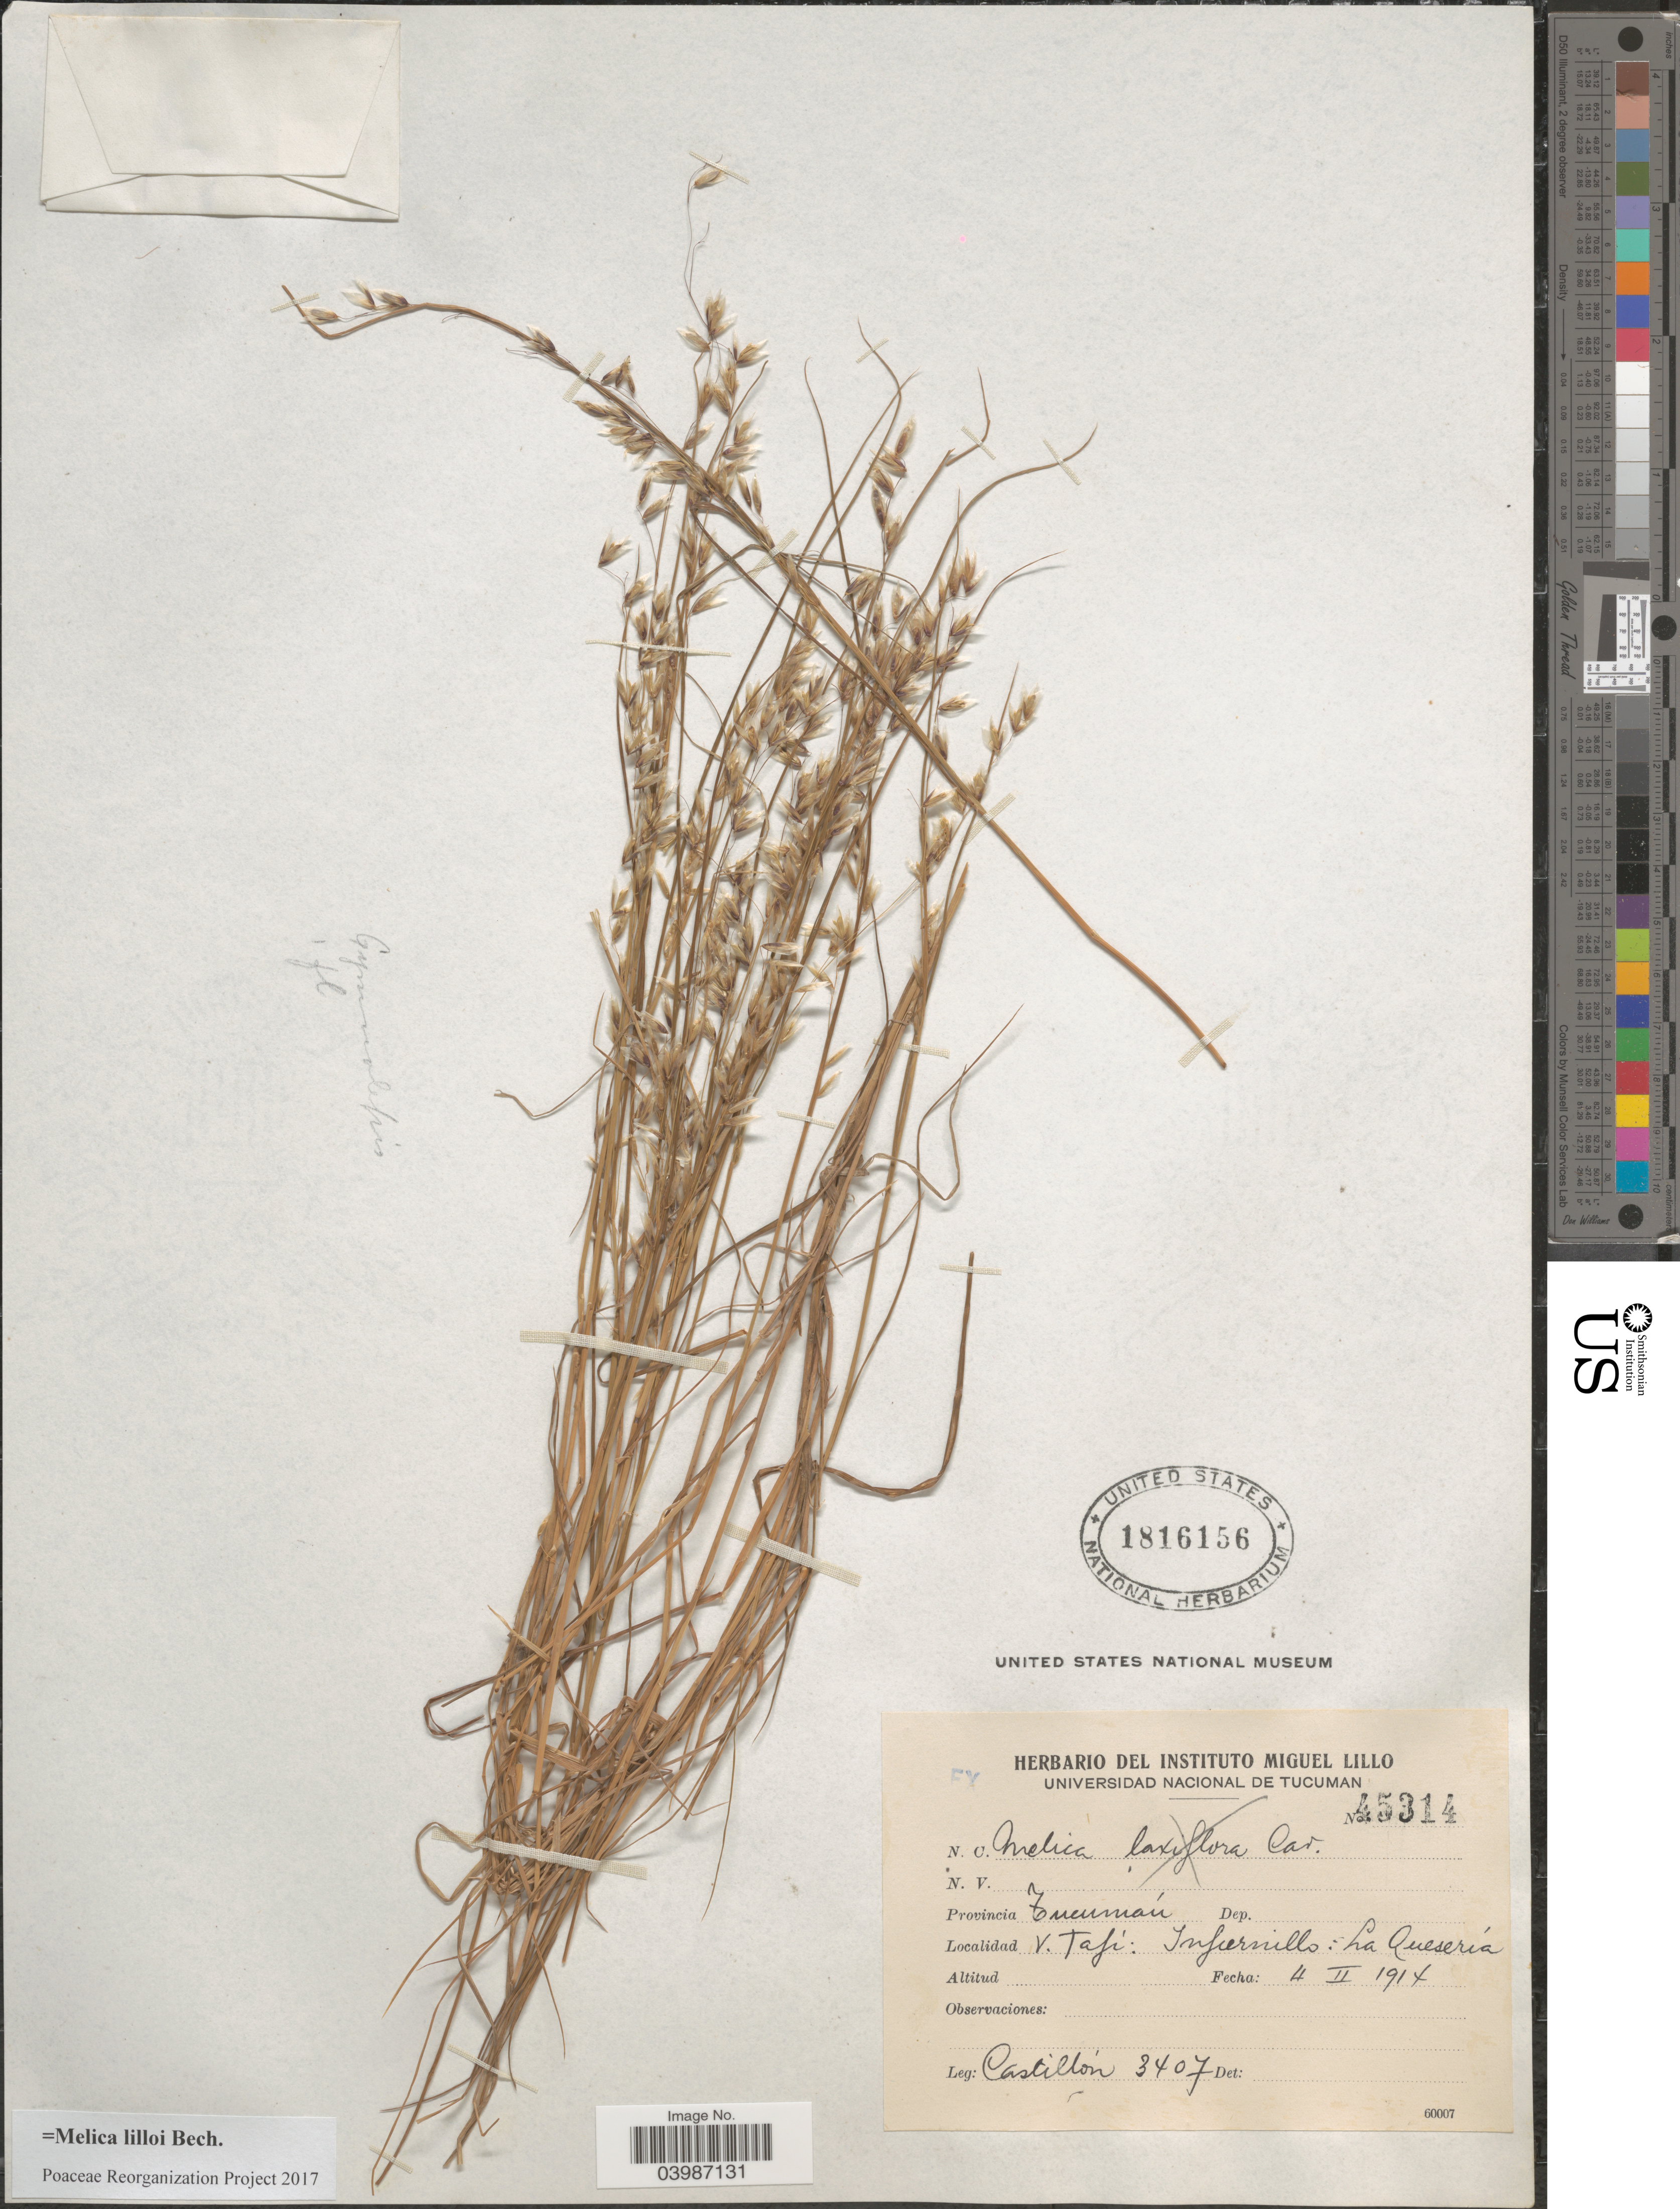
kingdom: Plantae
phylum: Tracheophyta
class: Liliopsida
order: Poales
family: Poaceae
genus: Melica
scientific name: Melica lilloi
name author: Bech.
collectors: Castillon, --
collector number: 3407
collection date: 1914-02-04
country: Argentina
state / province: Tucuman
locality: V. Tafí: Infiernillo: La Quesería.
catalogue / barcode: US 1816156